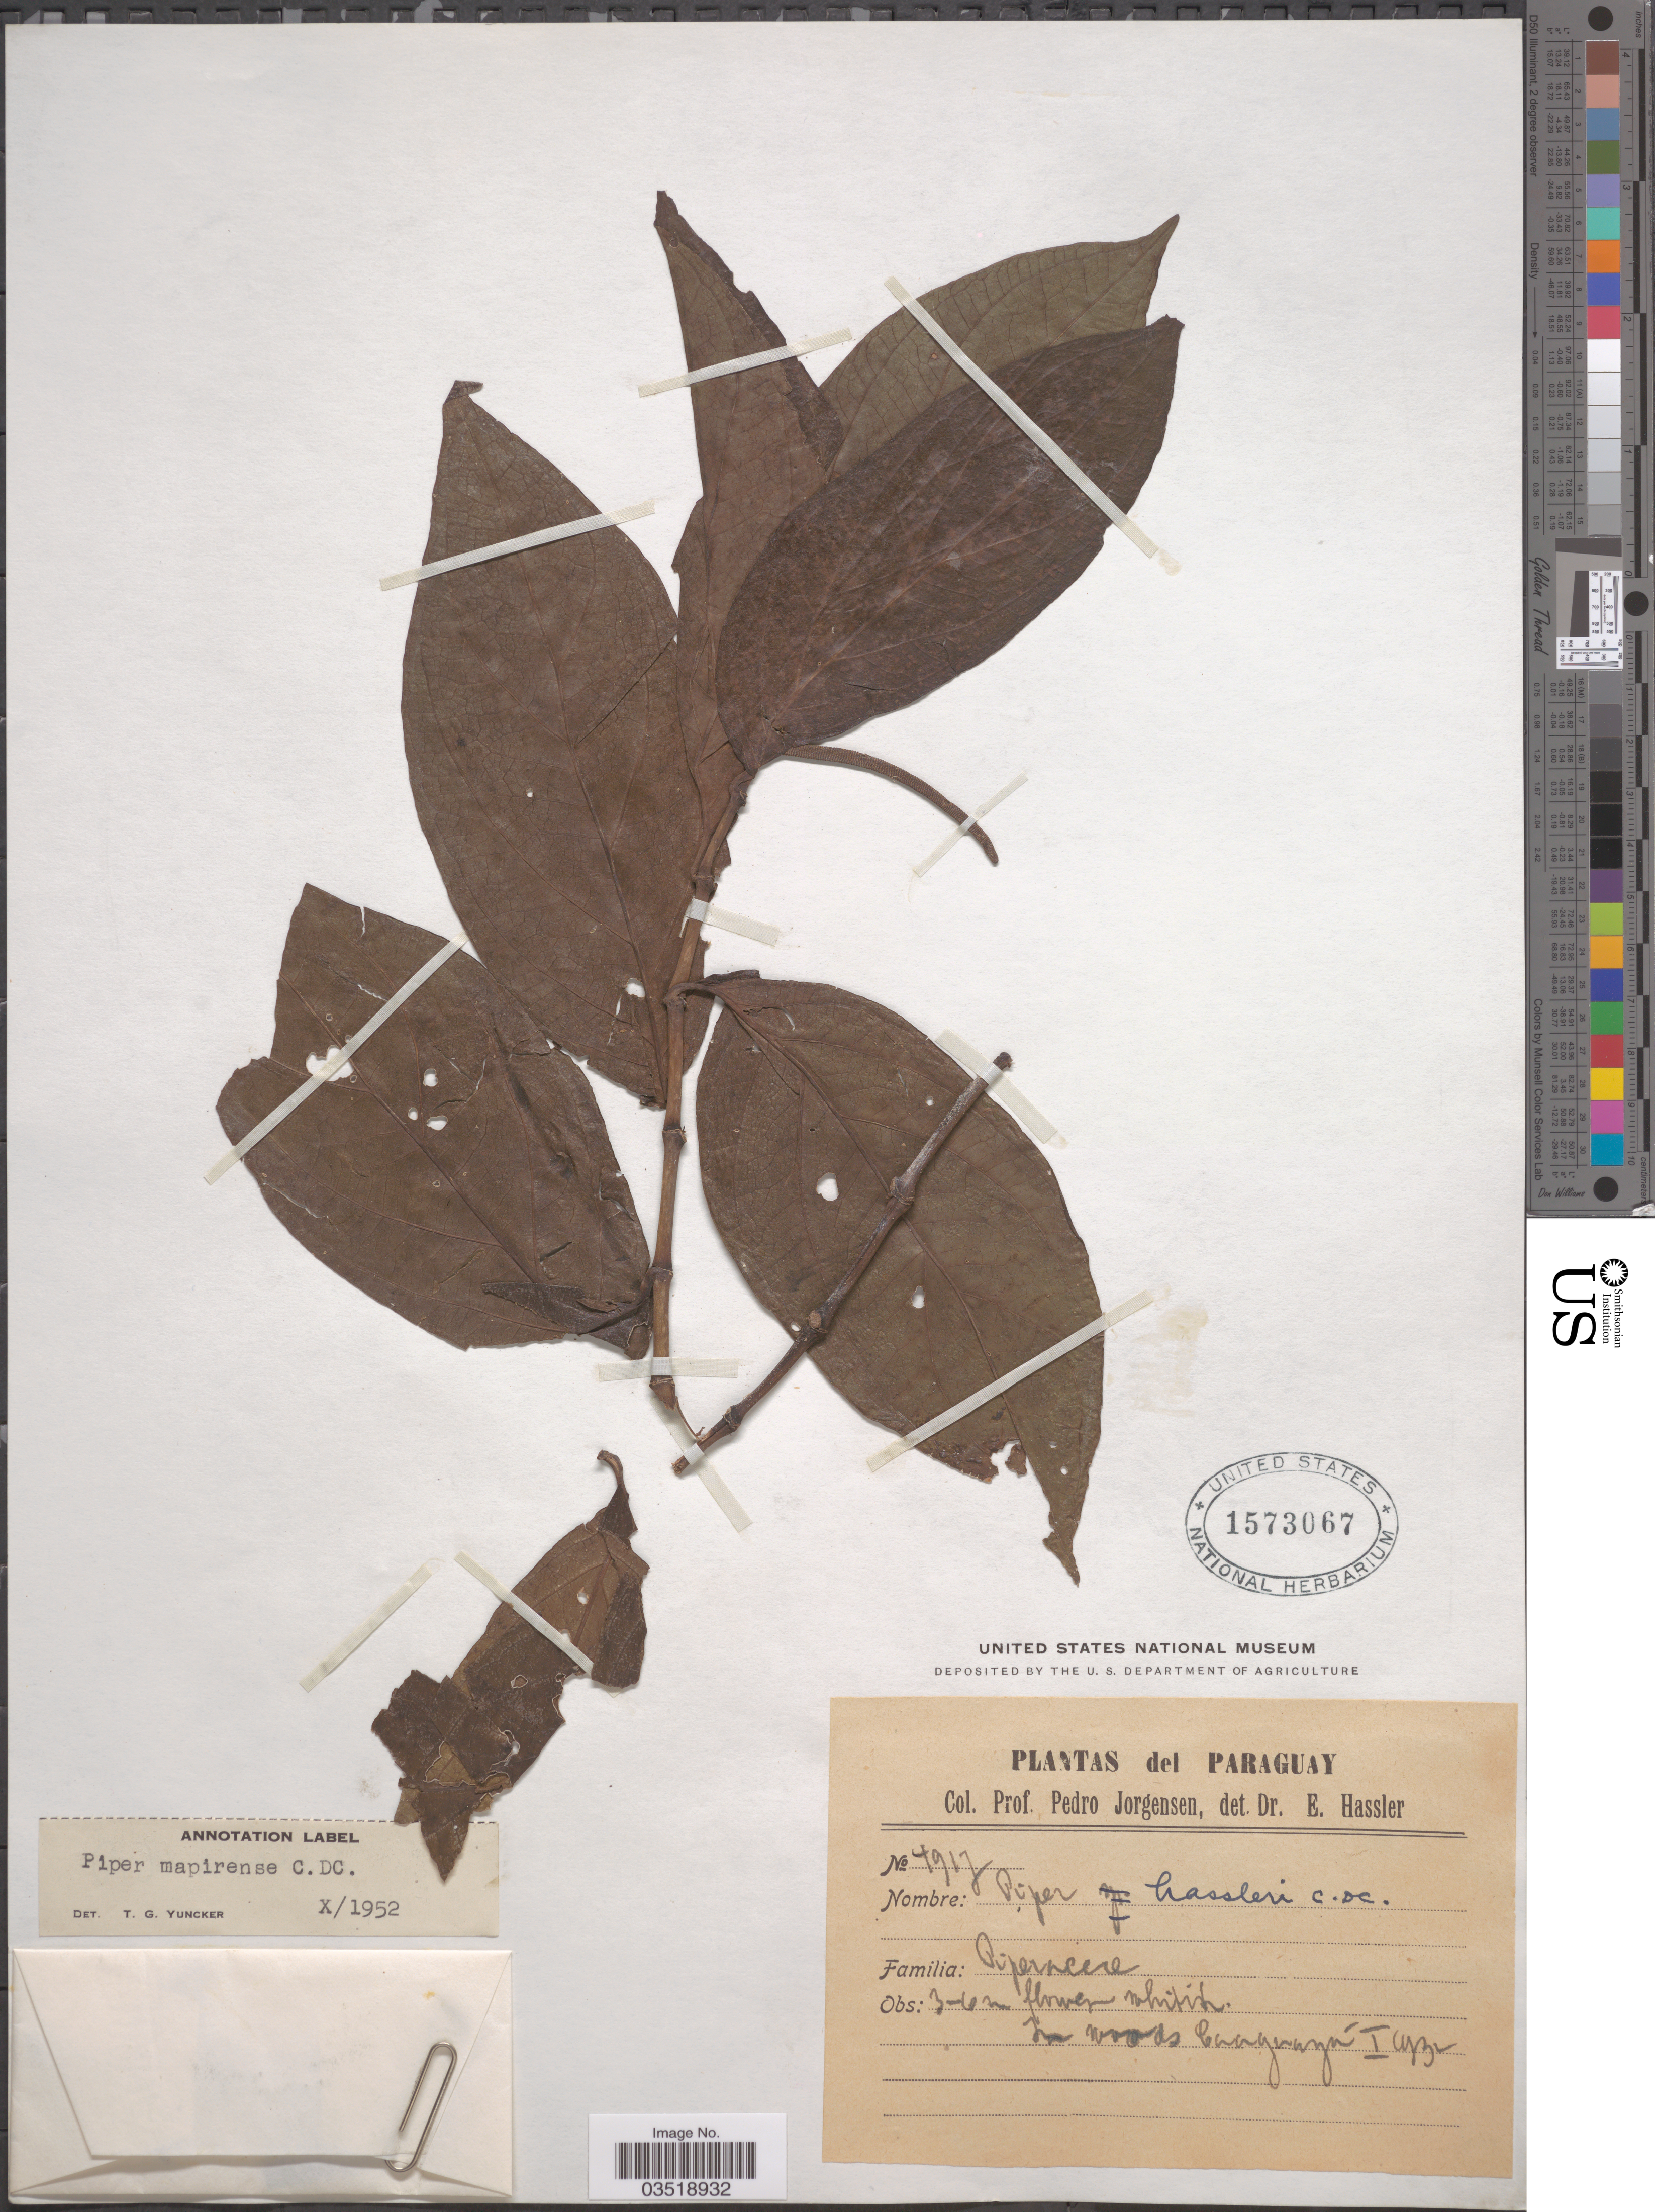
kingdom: Plantae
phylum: Tracheophyta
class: Magnoliopsida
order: Piperales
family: Piperaceae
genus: Piper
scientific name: Piper mapirense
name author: C. DC.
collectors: P. Jörgensen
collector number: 4917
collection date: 1932-01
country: Paraguay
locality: Caayunga.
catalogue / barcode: US 1573067